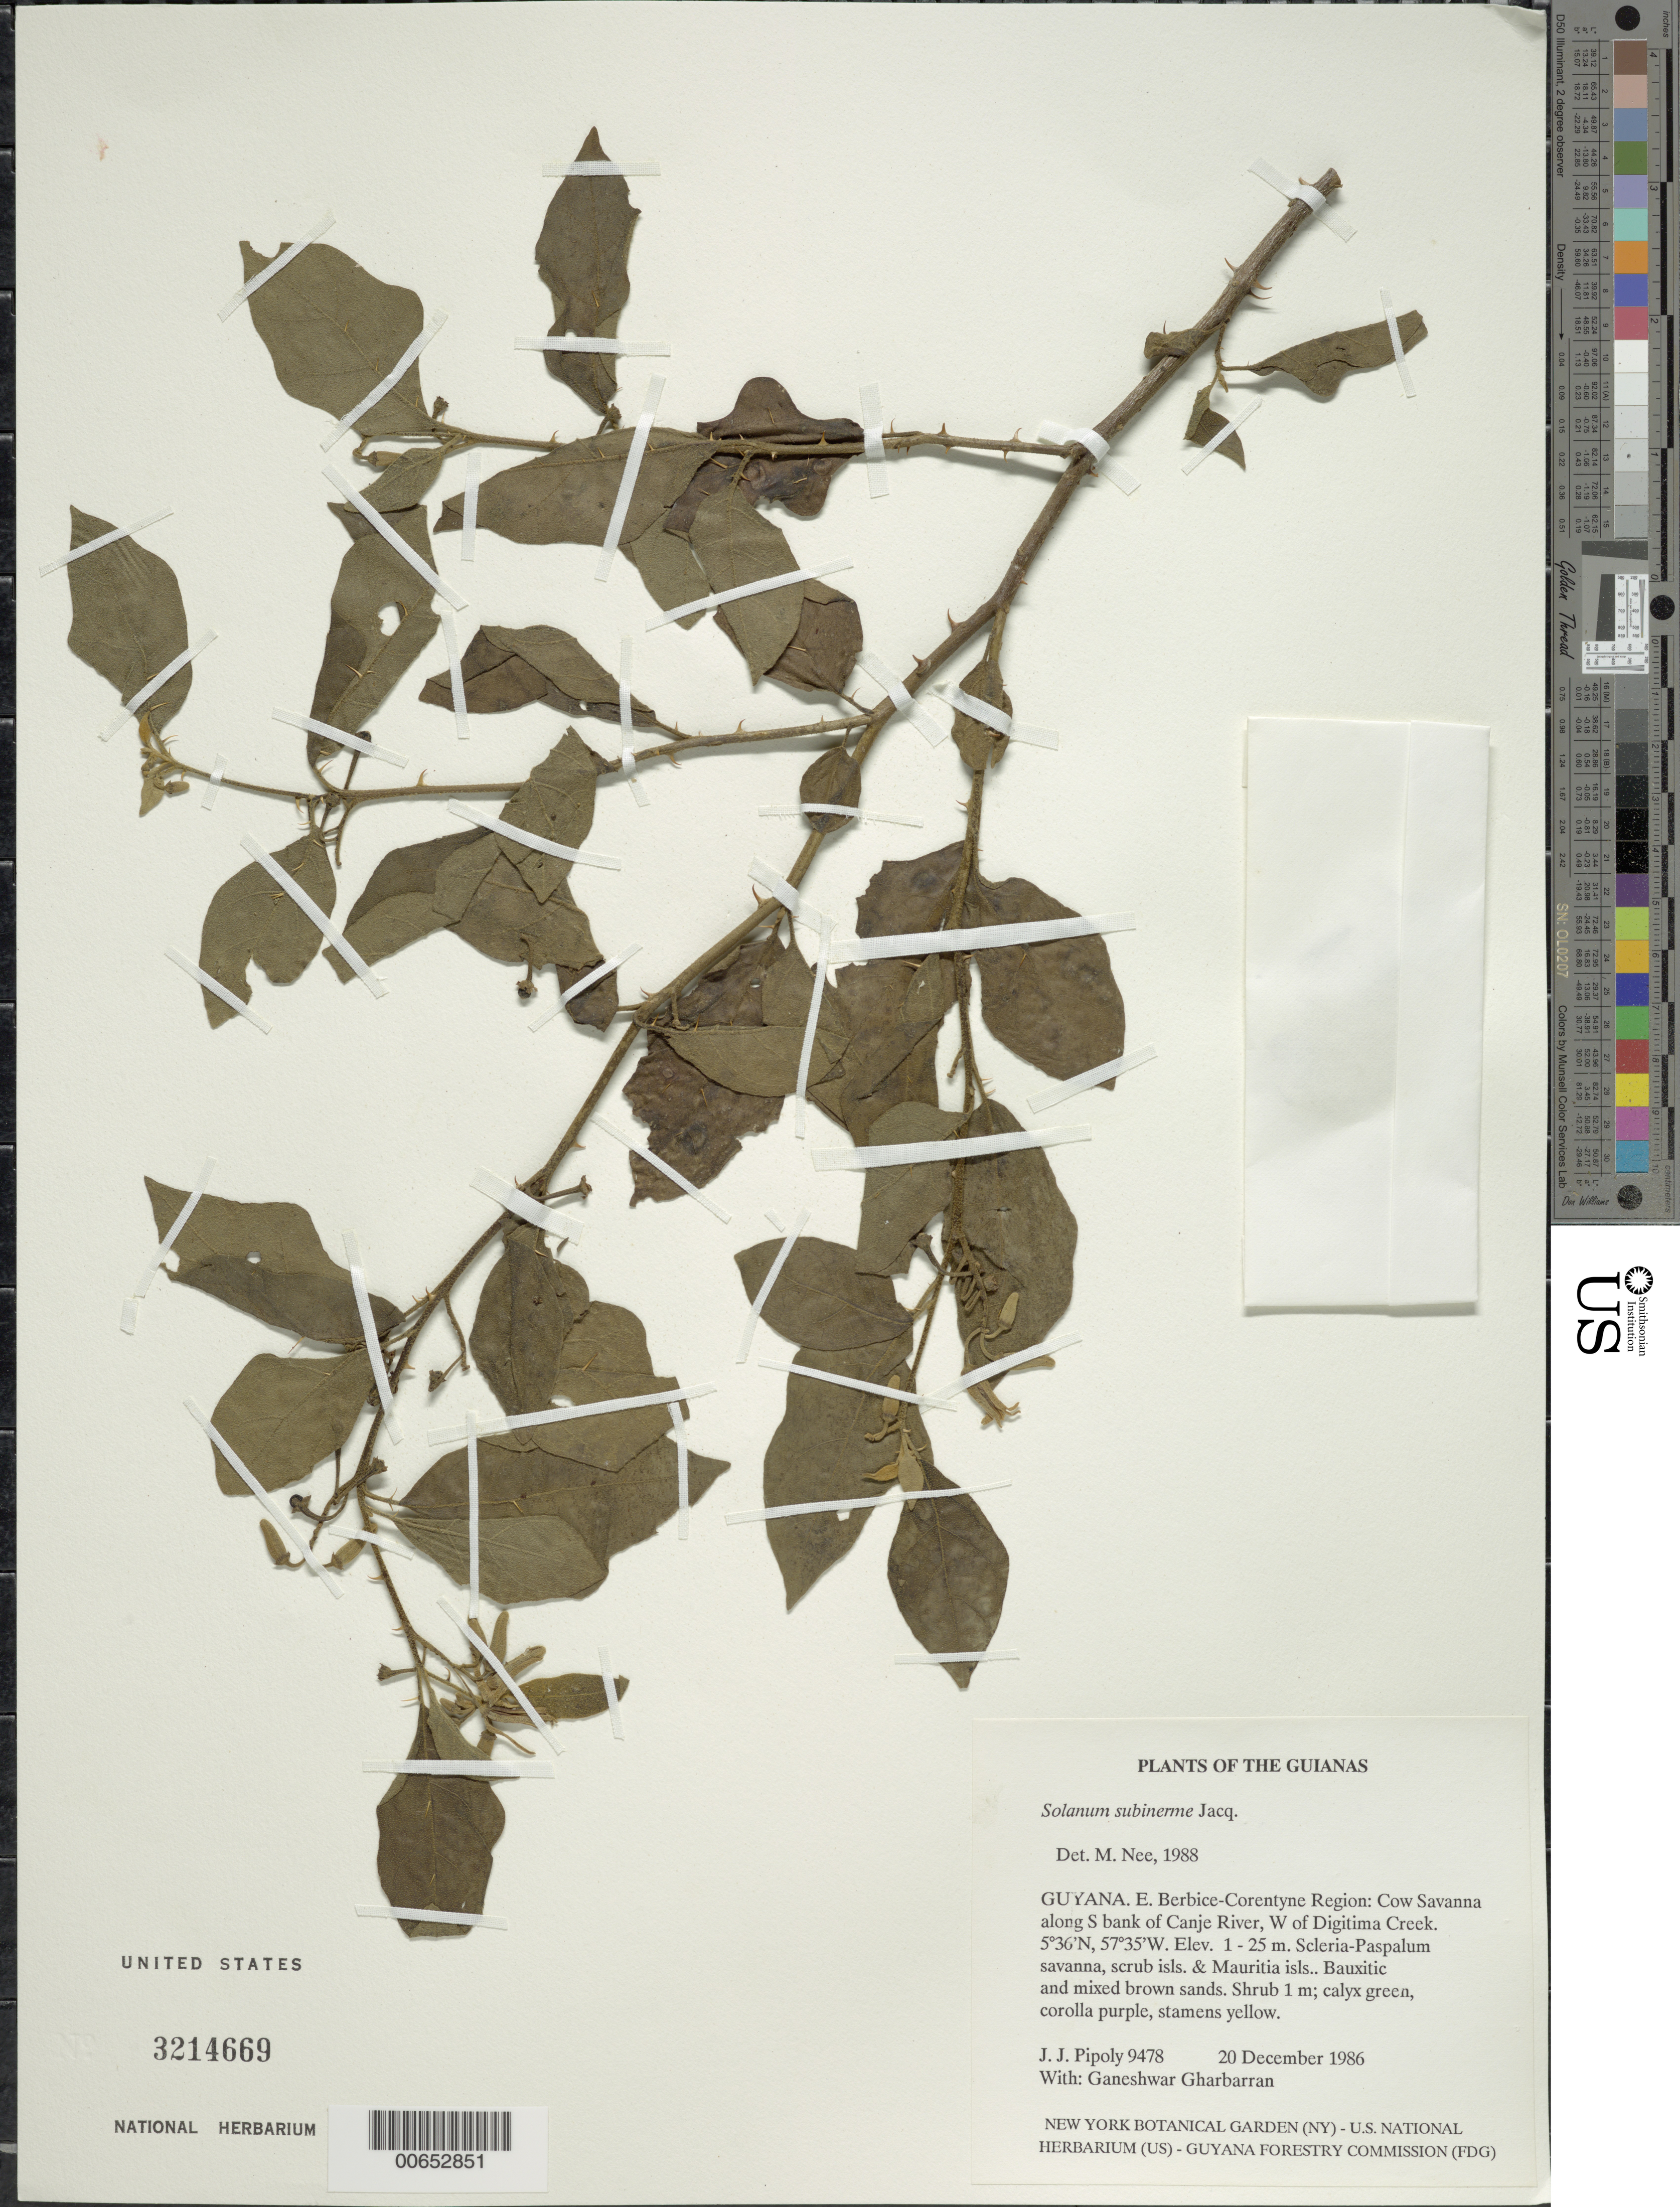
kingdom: Plantae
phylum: Tracheophyta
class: Magnoliopsida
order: Solanales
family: Solanaceae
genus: Solanum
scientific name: Solanum subinerme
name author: Jacq.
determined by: Nee, Michael H.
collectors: J. J. Pipoly & G. Gharbarran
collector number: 9478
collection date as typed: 12 Dec 1986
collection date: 1986-12-12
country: Guyana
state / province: E. Berbice-Corentyne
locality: Cow savanna, along S bank of Canje River, W of Digitima Creek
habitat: Scleria-Paspalum savanna, scrub isls. & Mauritia isls. Bauxitic and mixed brown sands.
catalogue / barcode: US 3214669